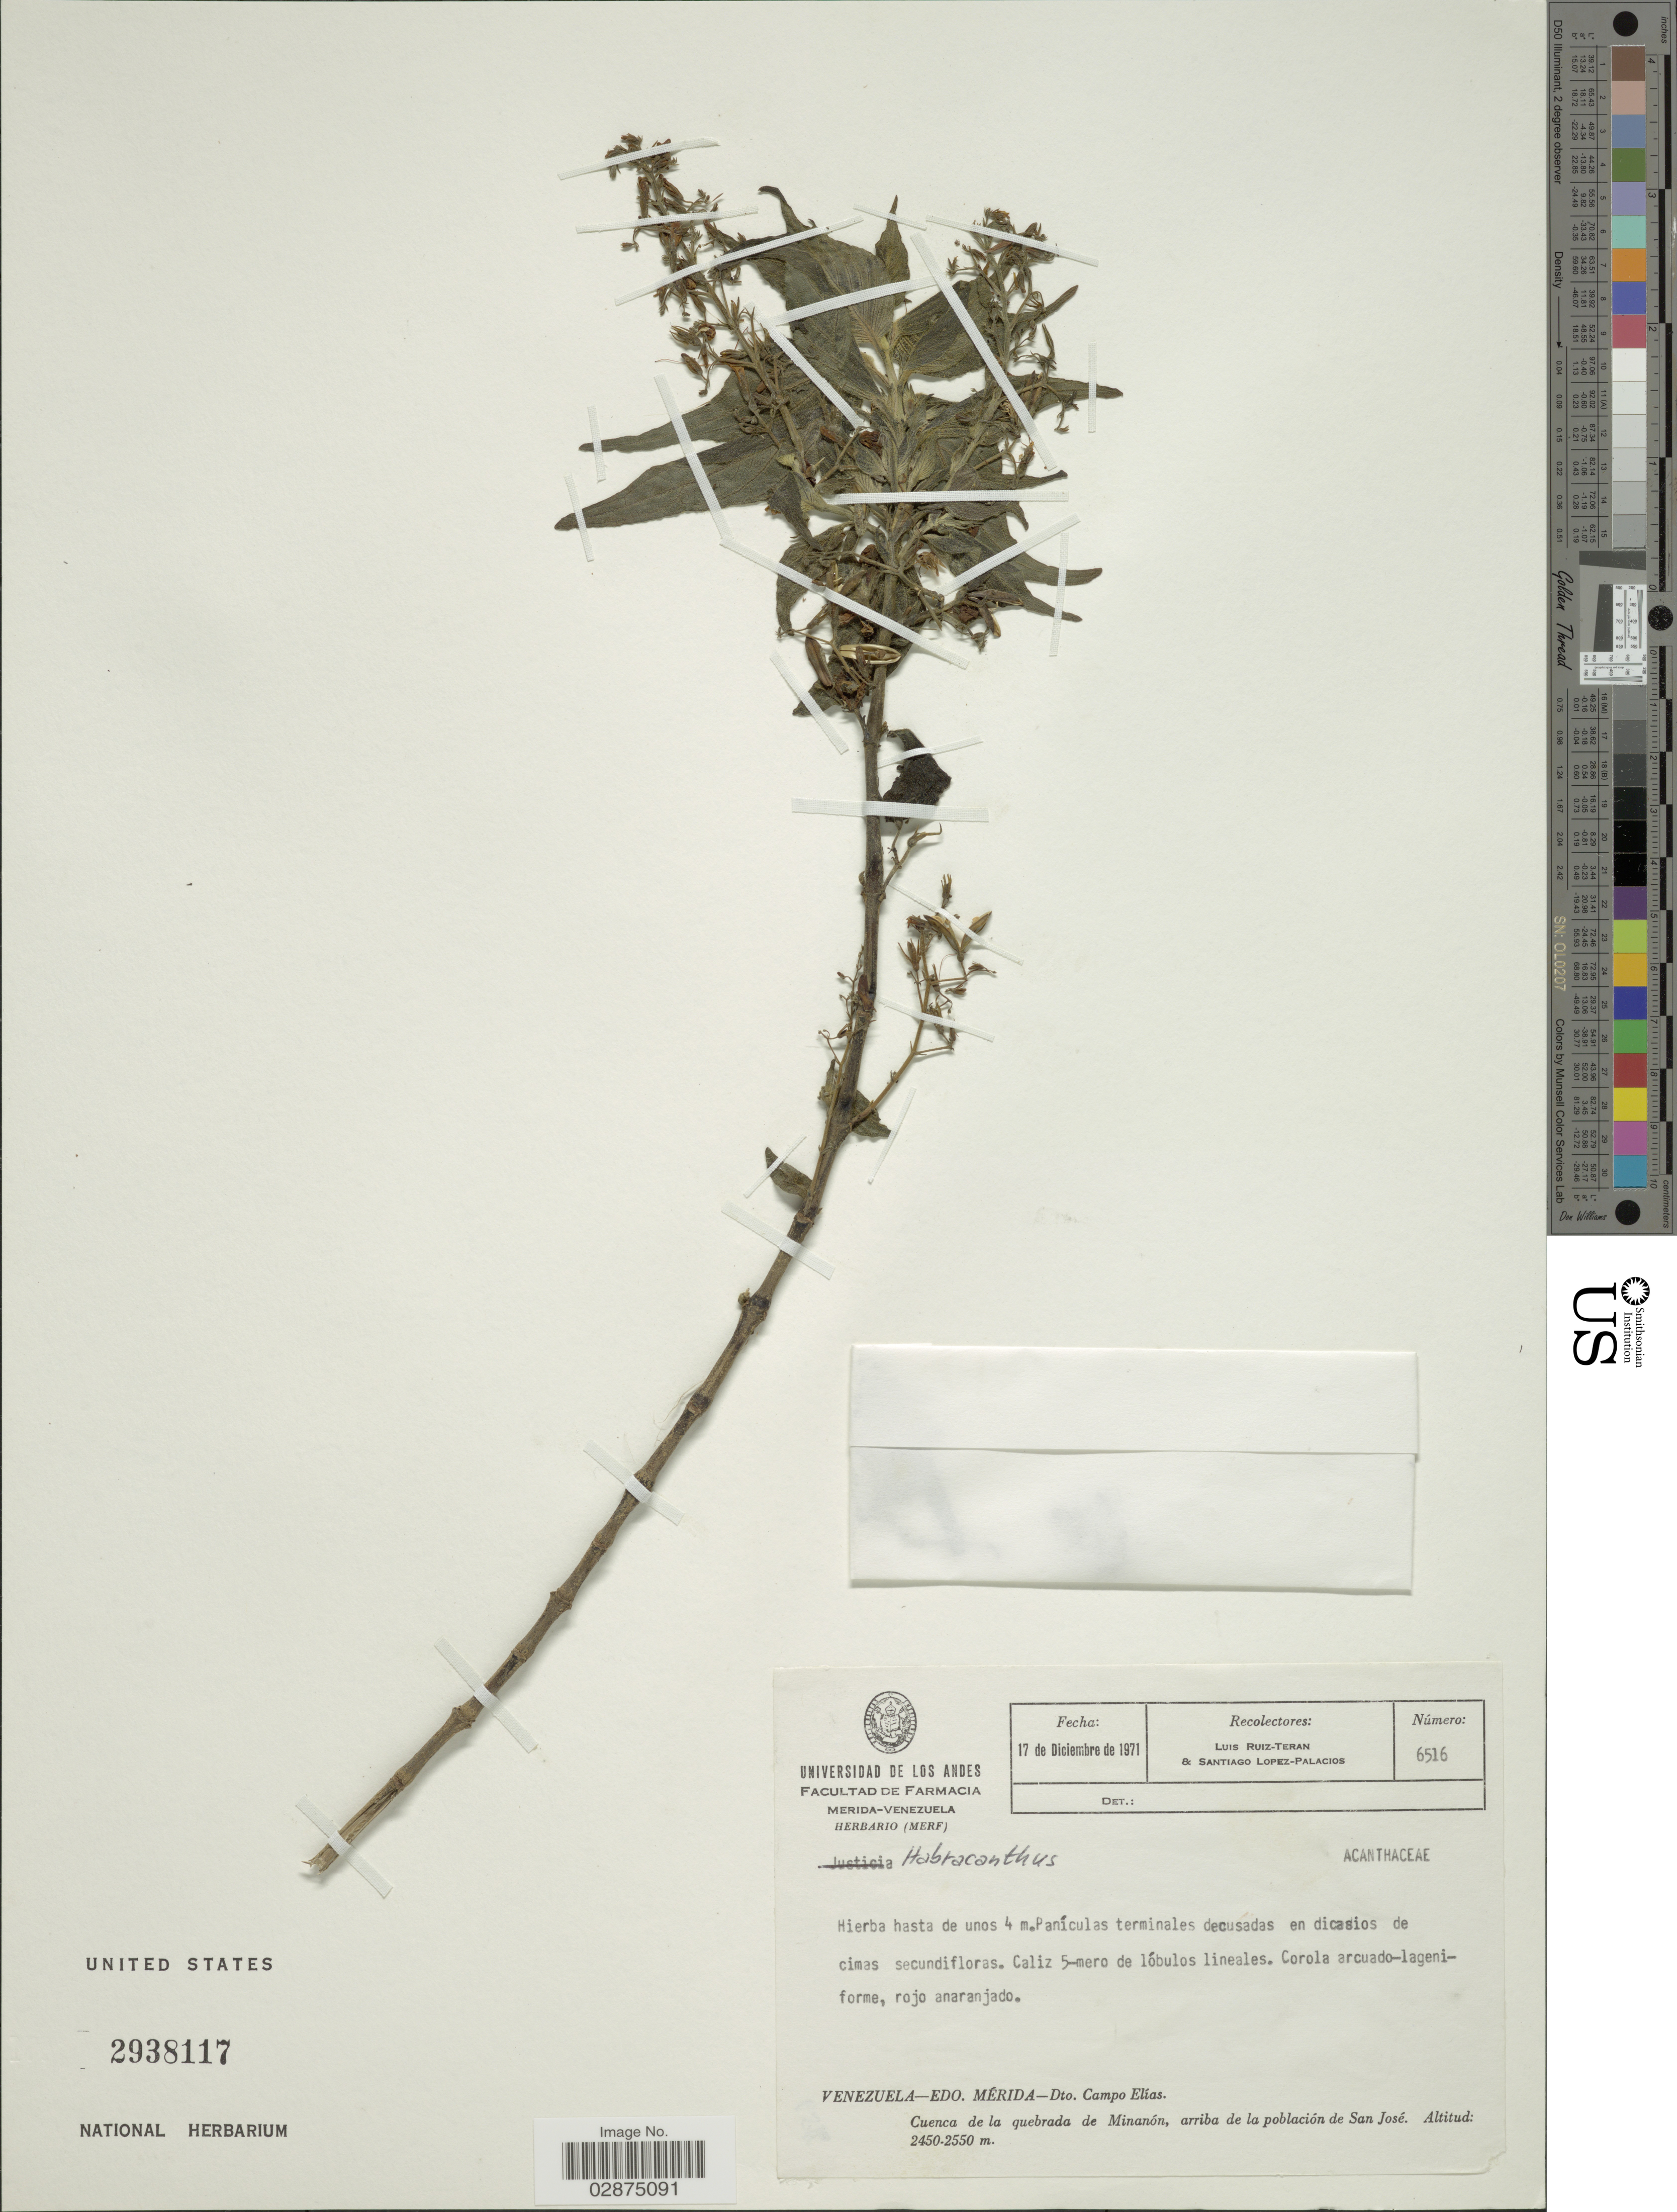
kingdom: Plantae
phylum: Tracheophyta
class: Magnoliopsida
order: Lamiales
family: Acanthaceae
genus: Habracanthus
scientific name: Habracanthus sp.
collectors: L. Teran & S. López-Palacios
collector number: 6516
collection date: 1971-12-17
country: Venezuela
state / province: Mérida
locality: Edo. Mérida-Dto. Campo Elias. Cuenca de la quebrada de Minanón, arriba de la población de San José.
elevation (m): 2450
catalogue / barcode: US 2938117